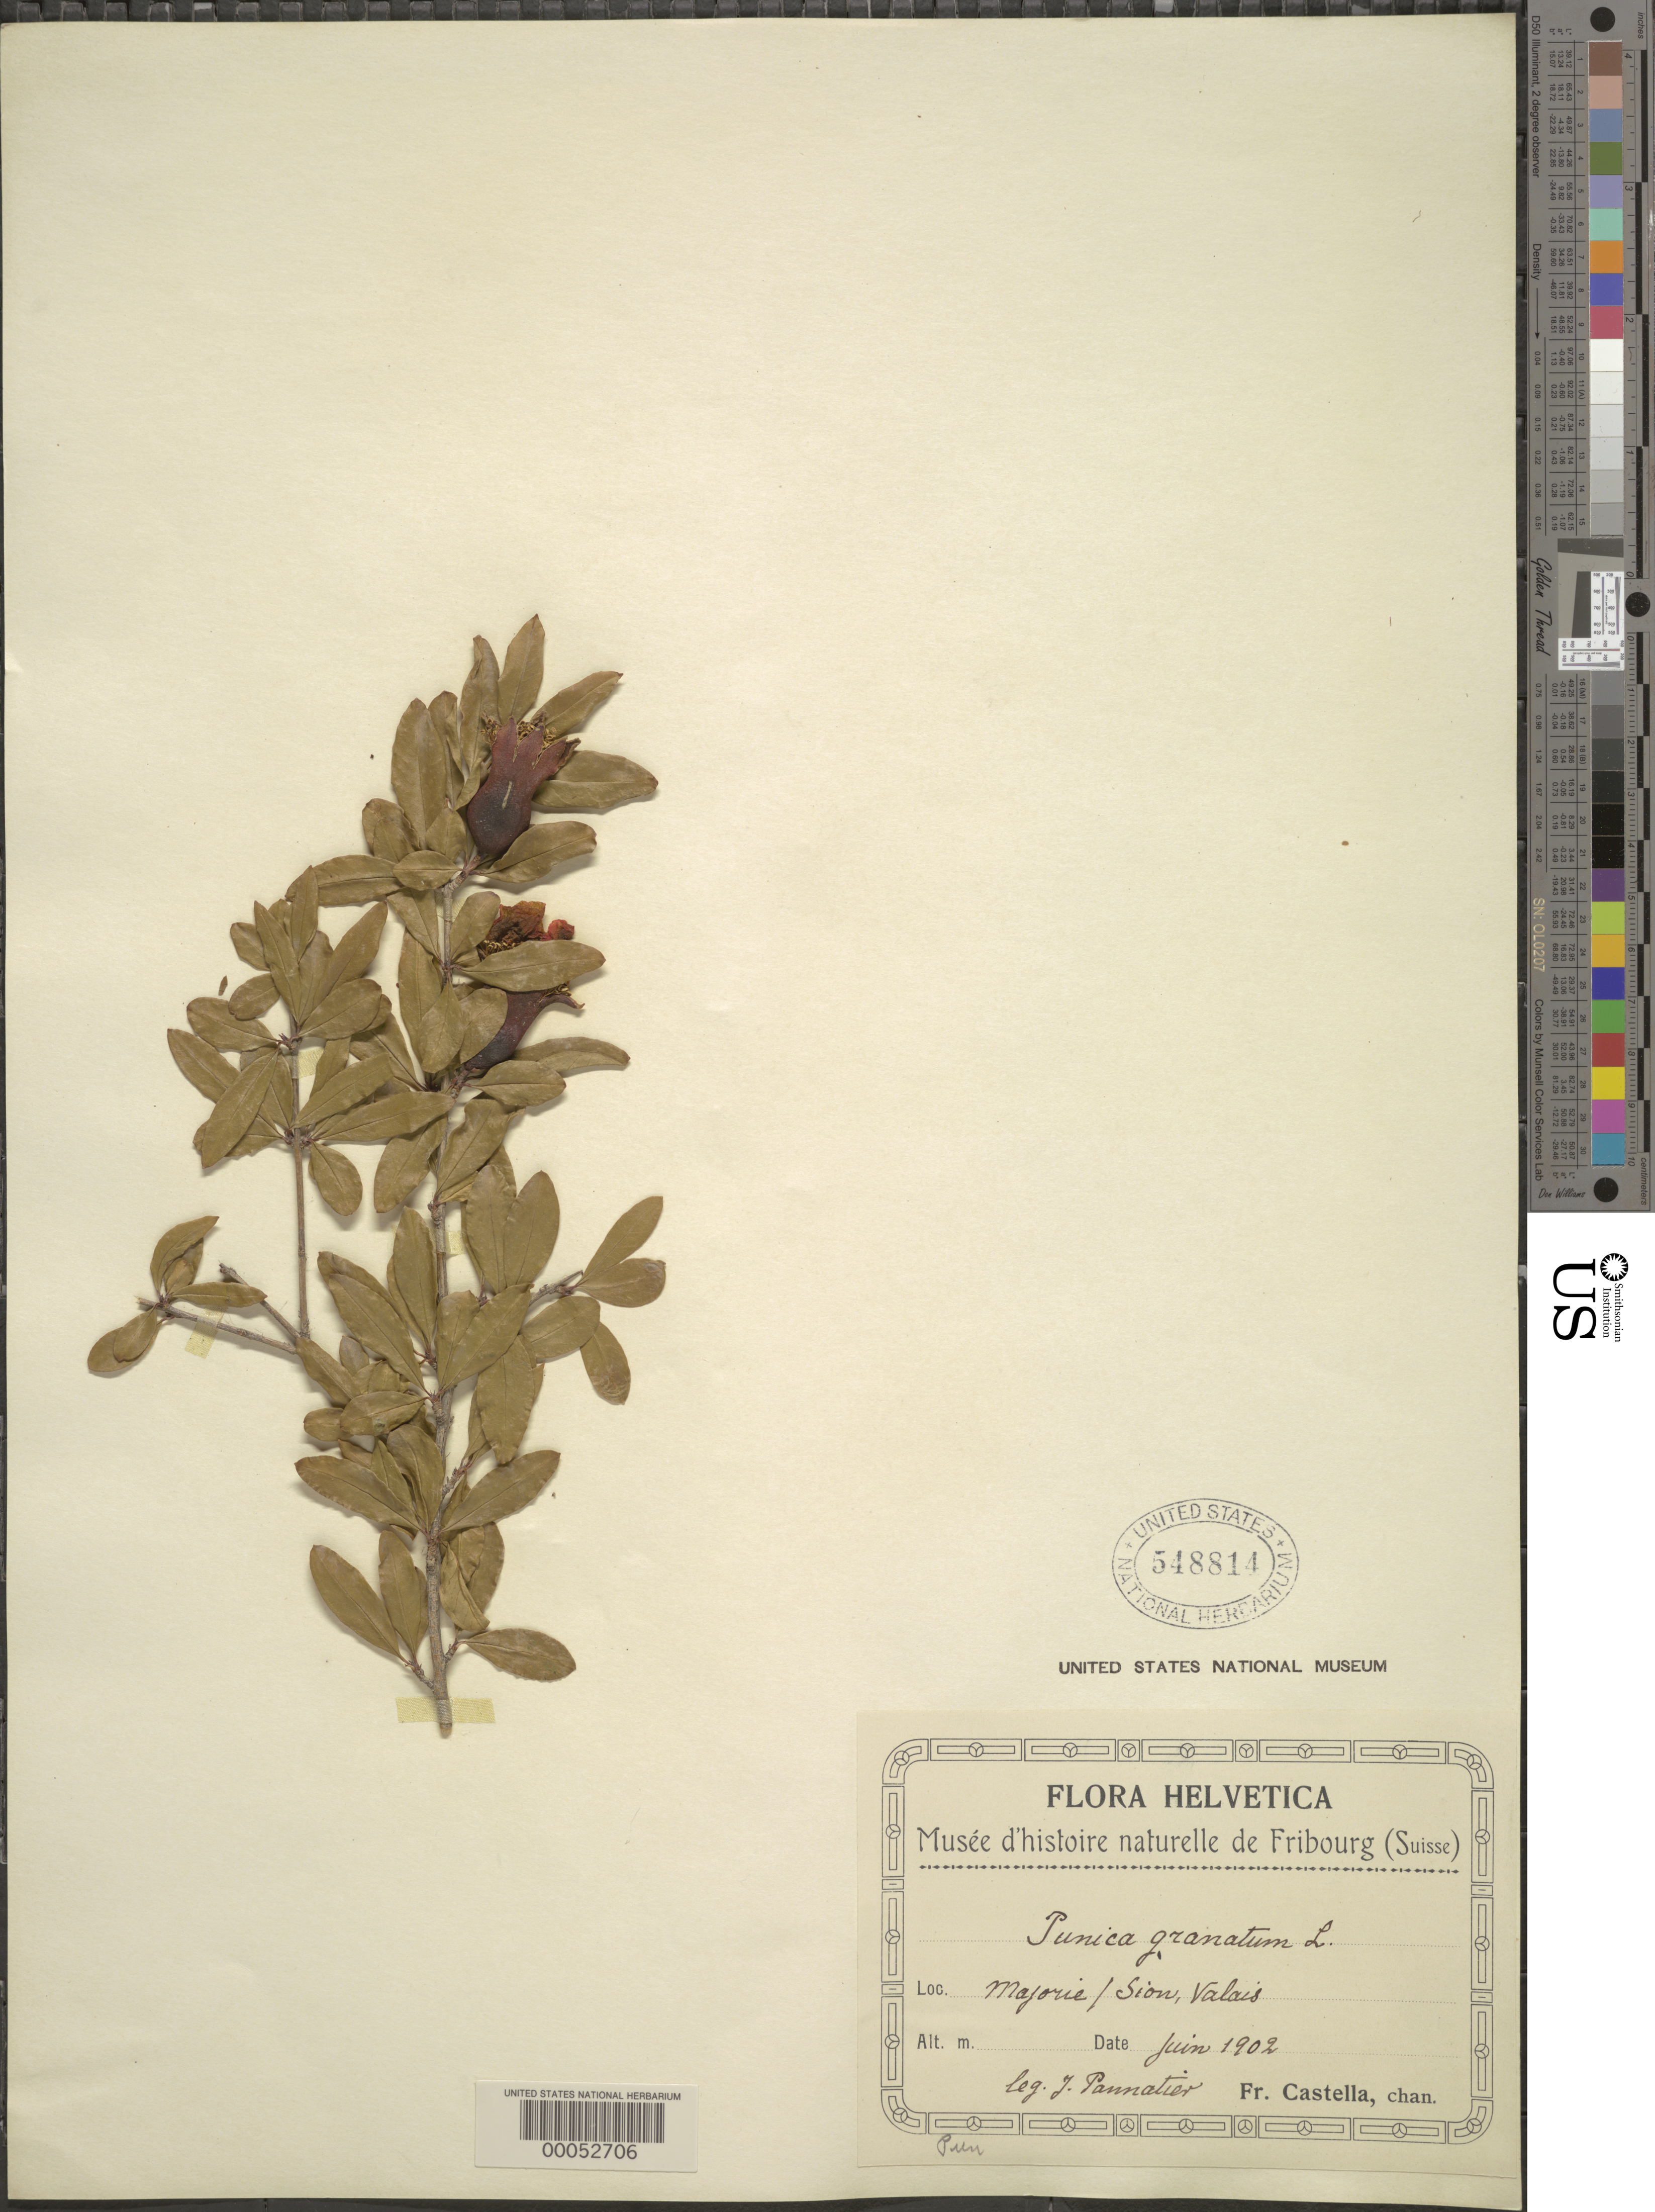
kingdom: Plantae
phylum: Tracheophyta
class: Magnoliopsida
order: Myrtales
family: Lythraceae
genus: Punica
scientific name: Punica granatum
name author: L.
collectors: J. Pannatier & Fr. Castella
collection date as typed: Jun 1902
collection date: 1902-06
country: Switzerland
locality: Majorie, sion, valais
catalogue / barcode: US 548814